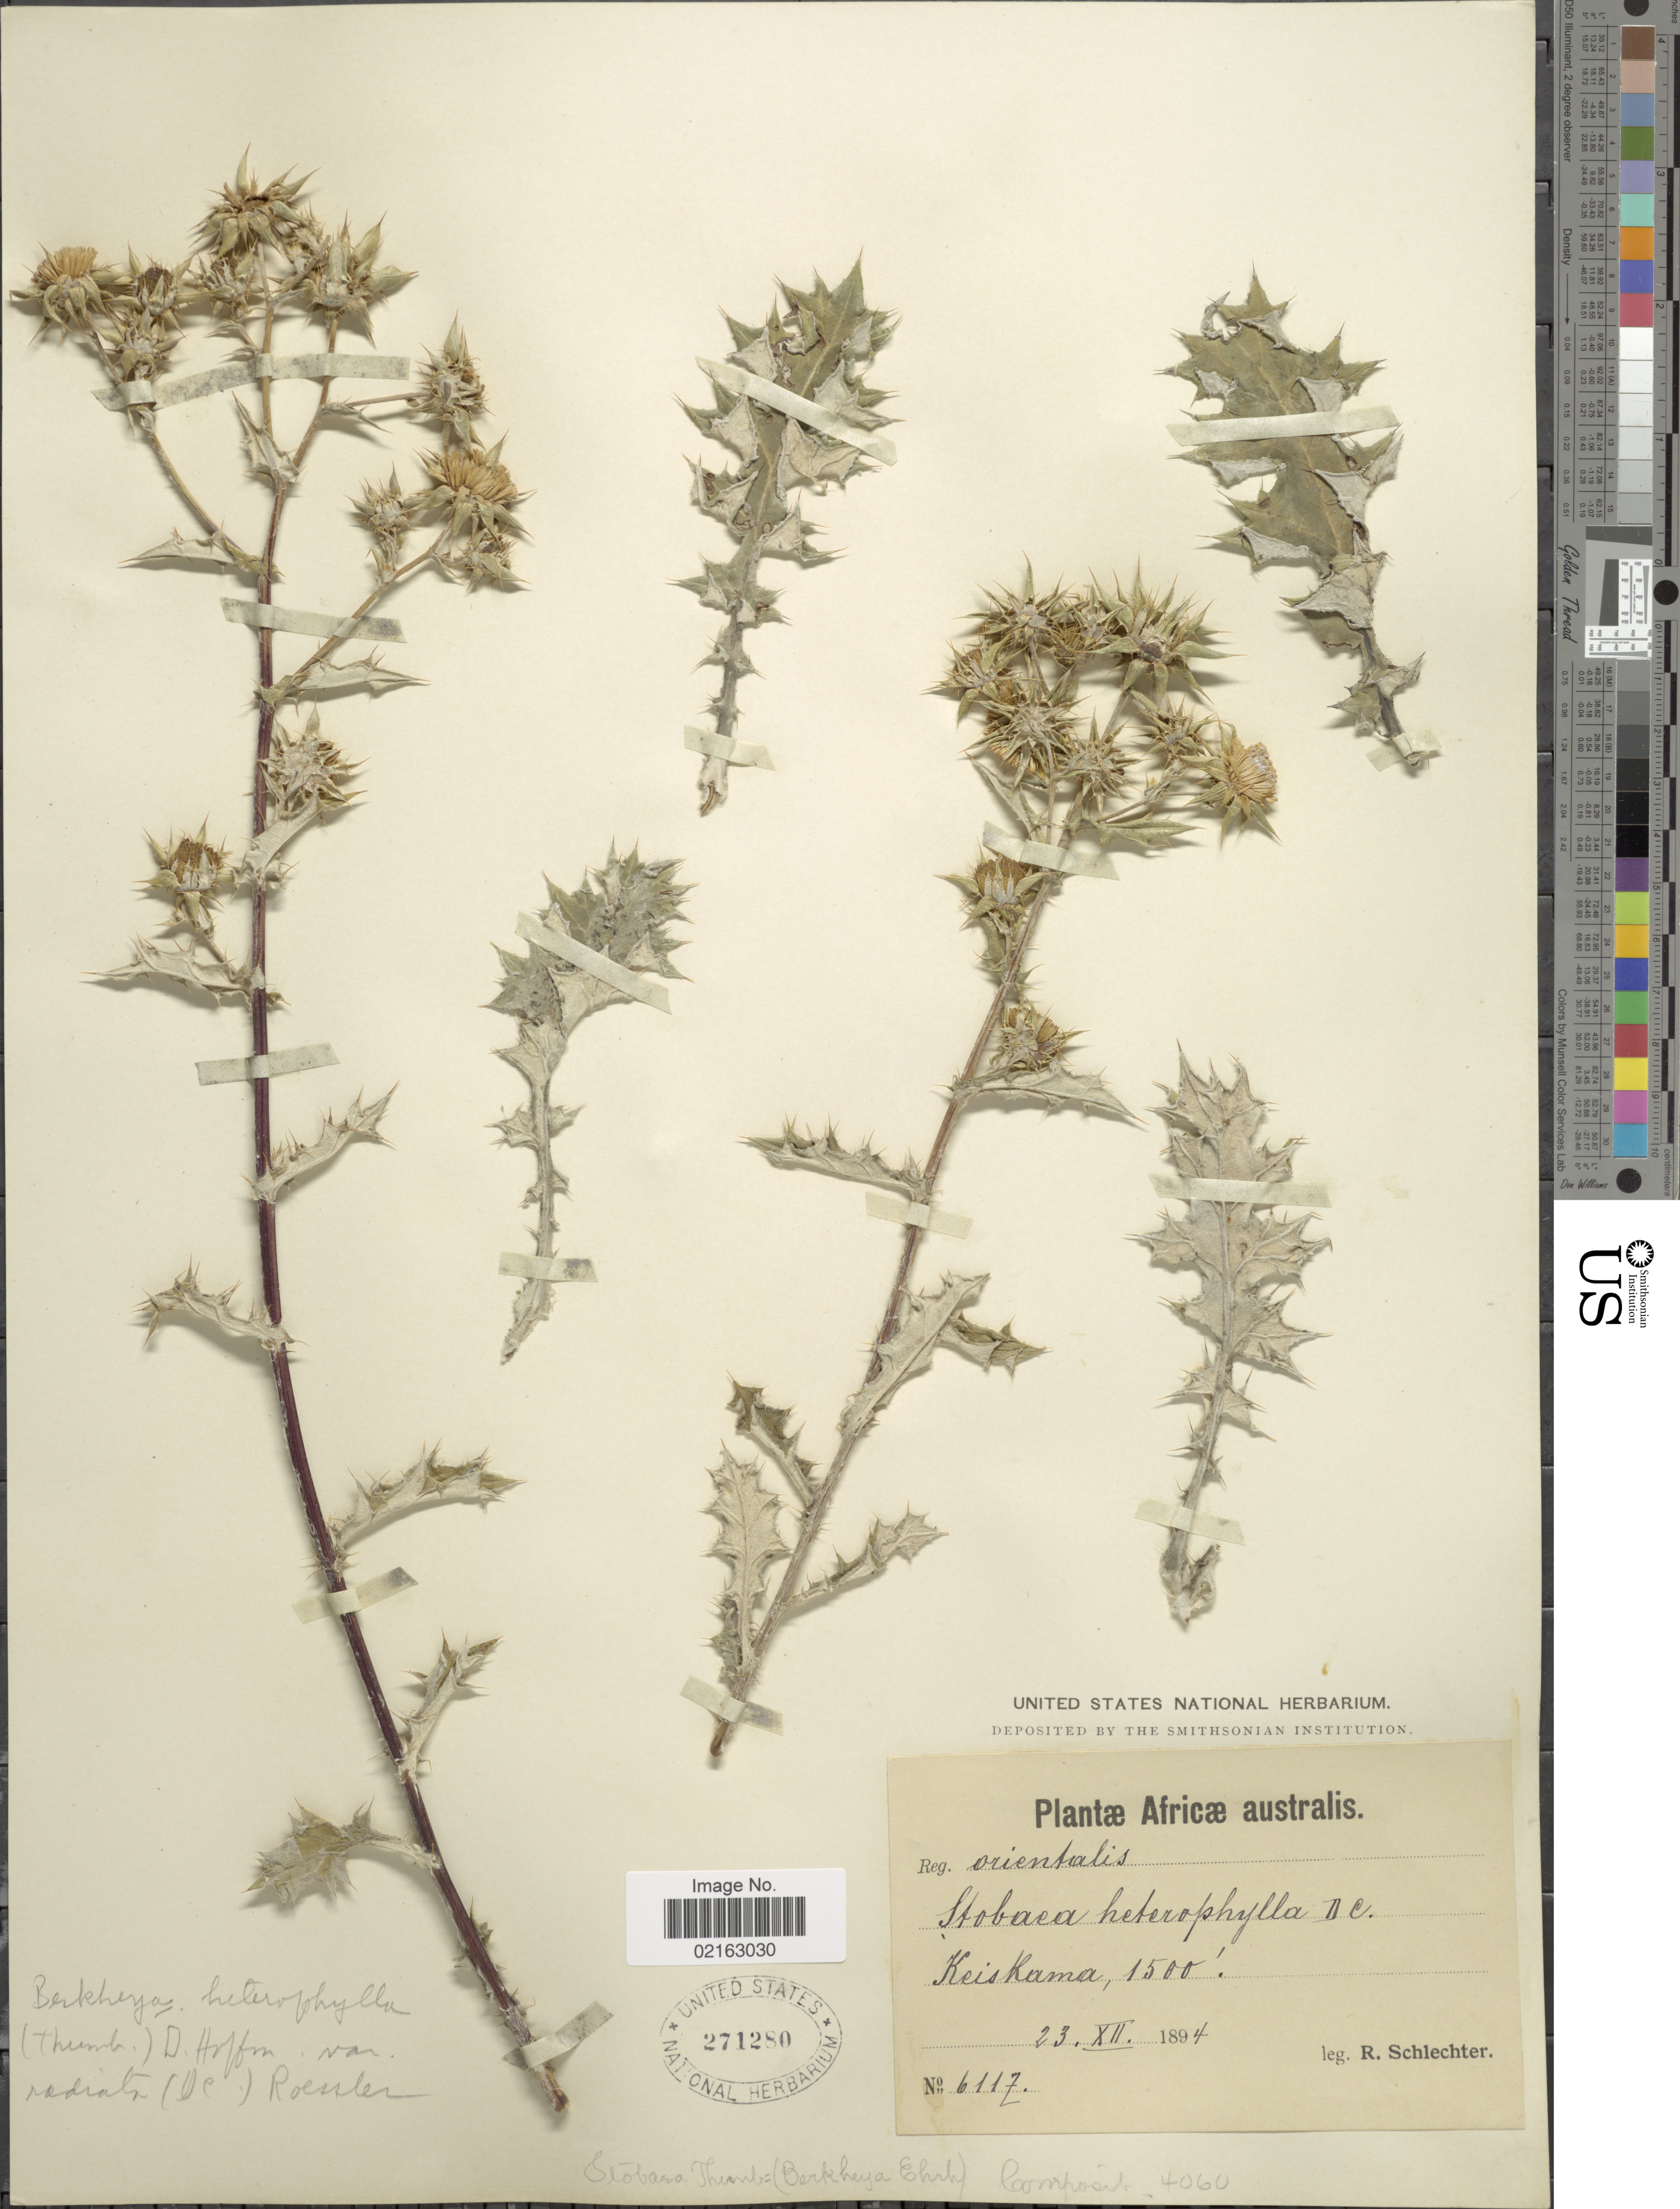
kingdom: Plantae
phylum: Tracheophyta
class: Magnoliopsida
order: Asterales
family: Asteraceae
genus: Berkheya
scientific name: Berkheya heterophylla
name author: DC.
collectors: F. R. R. Schlechter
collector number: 6117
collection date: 1894-12-23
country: South Africa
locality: Africæ australis. Keiskama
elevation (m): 457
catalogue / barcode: US 271280